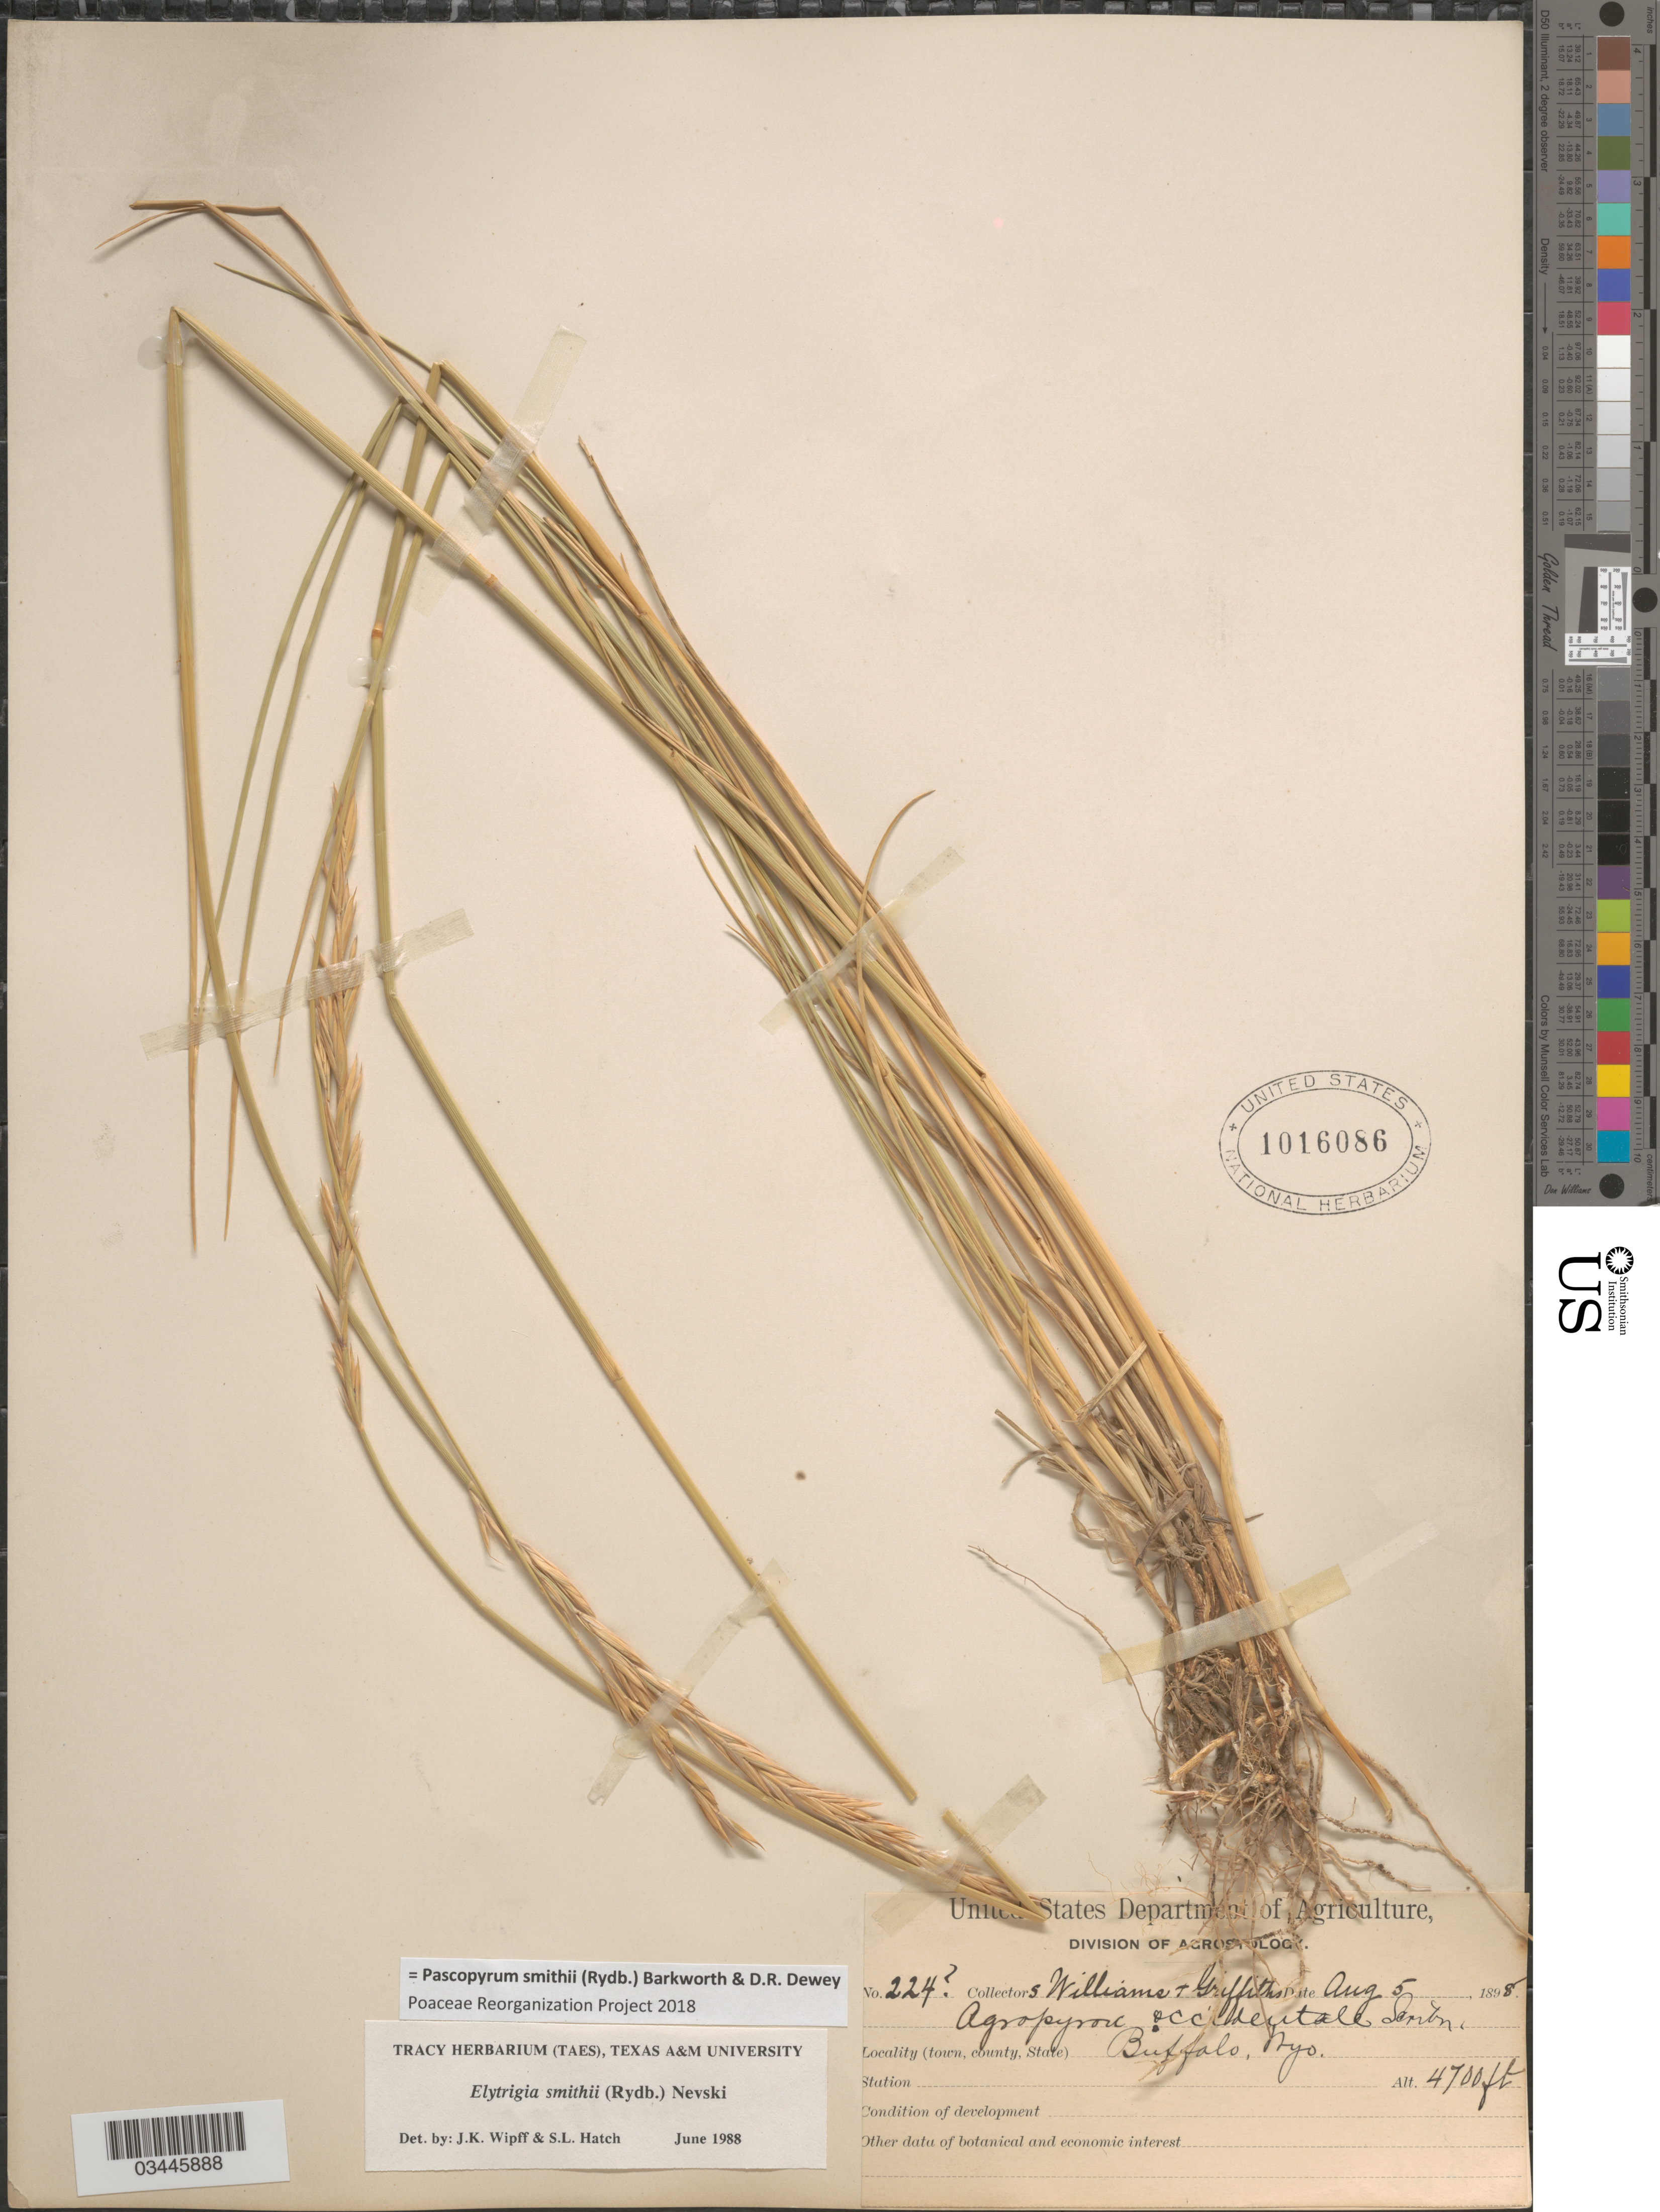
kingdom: Plantae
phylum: Tracheophyta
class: Liliopsida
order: Poales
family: Poaceae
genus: Pascopyrum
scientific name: Pascopyrum smithii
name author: (Rydb.) Barkworth & Dewey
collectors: -- Williams & -- Griffiths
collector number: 224?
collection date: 1898-08-05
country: United States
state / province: Wyoming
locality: Buffalo.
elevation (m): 1433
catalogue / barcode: US 1016086